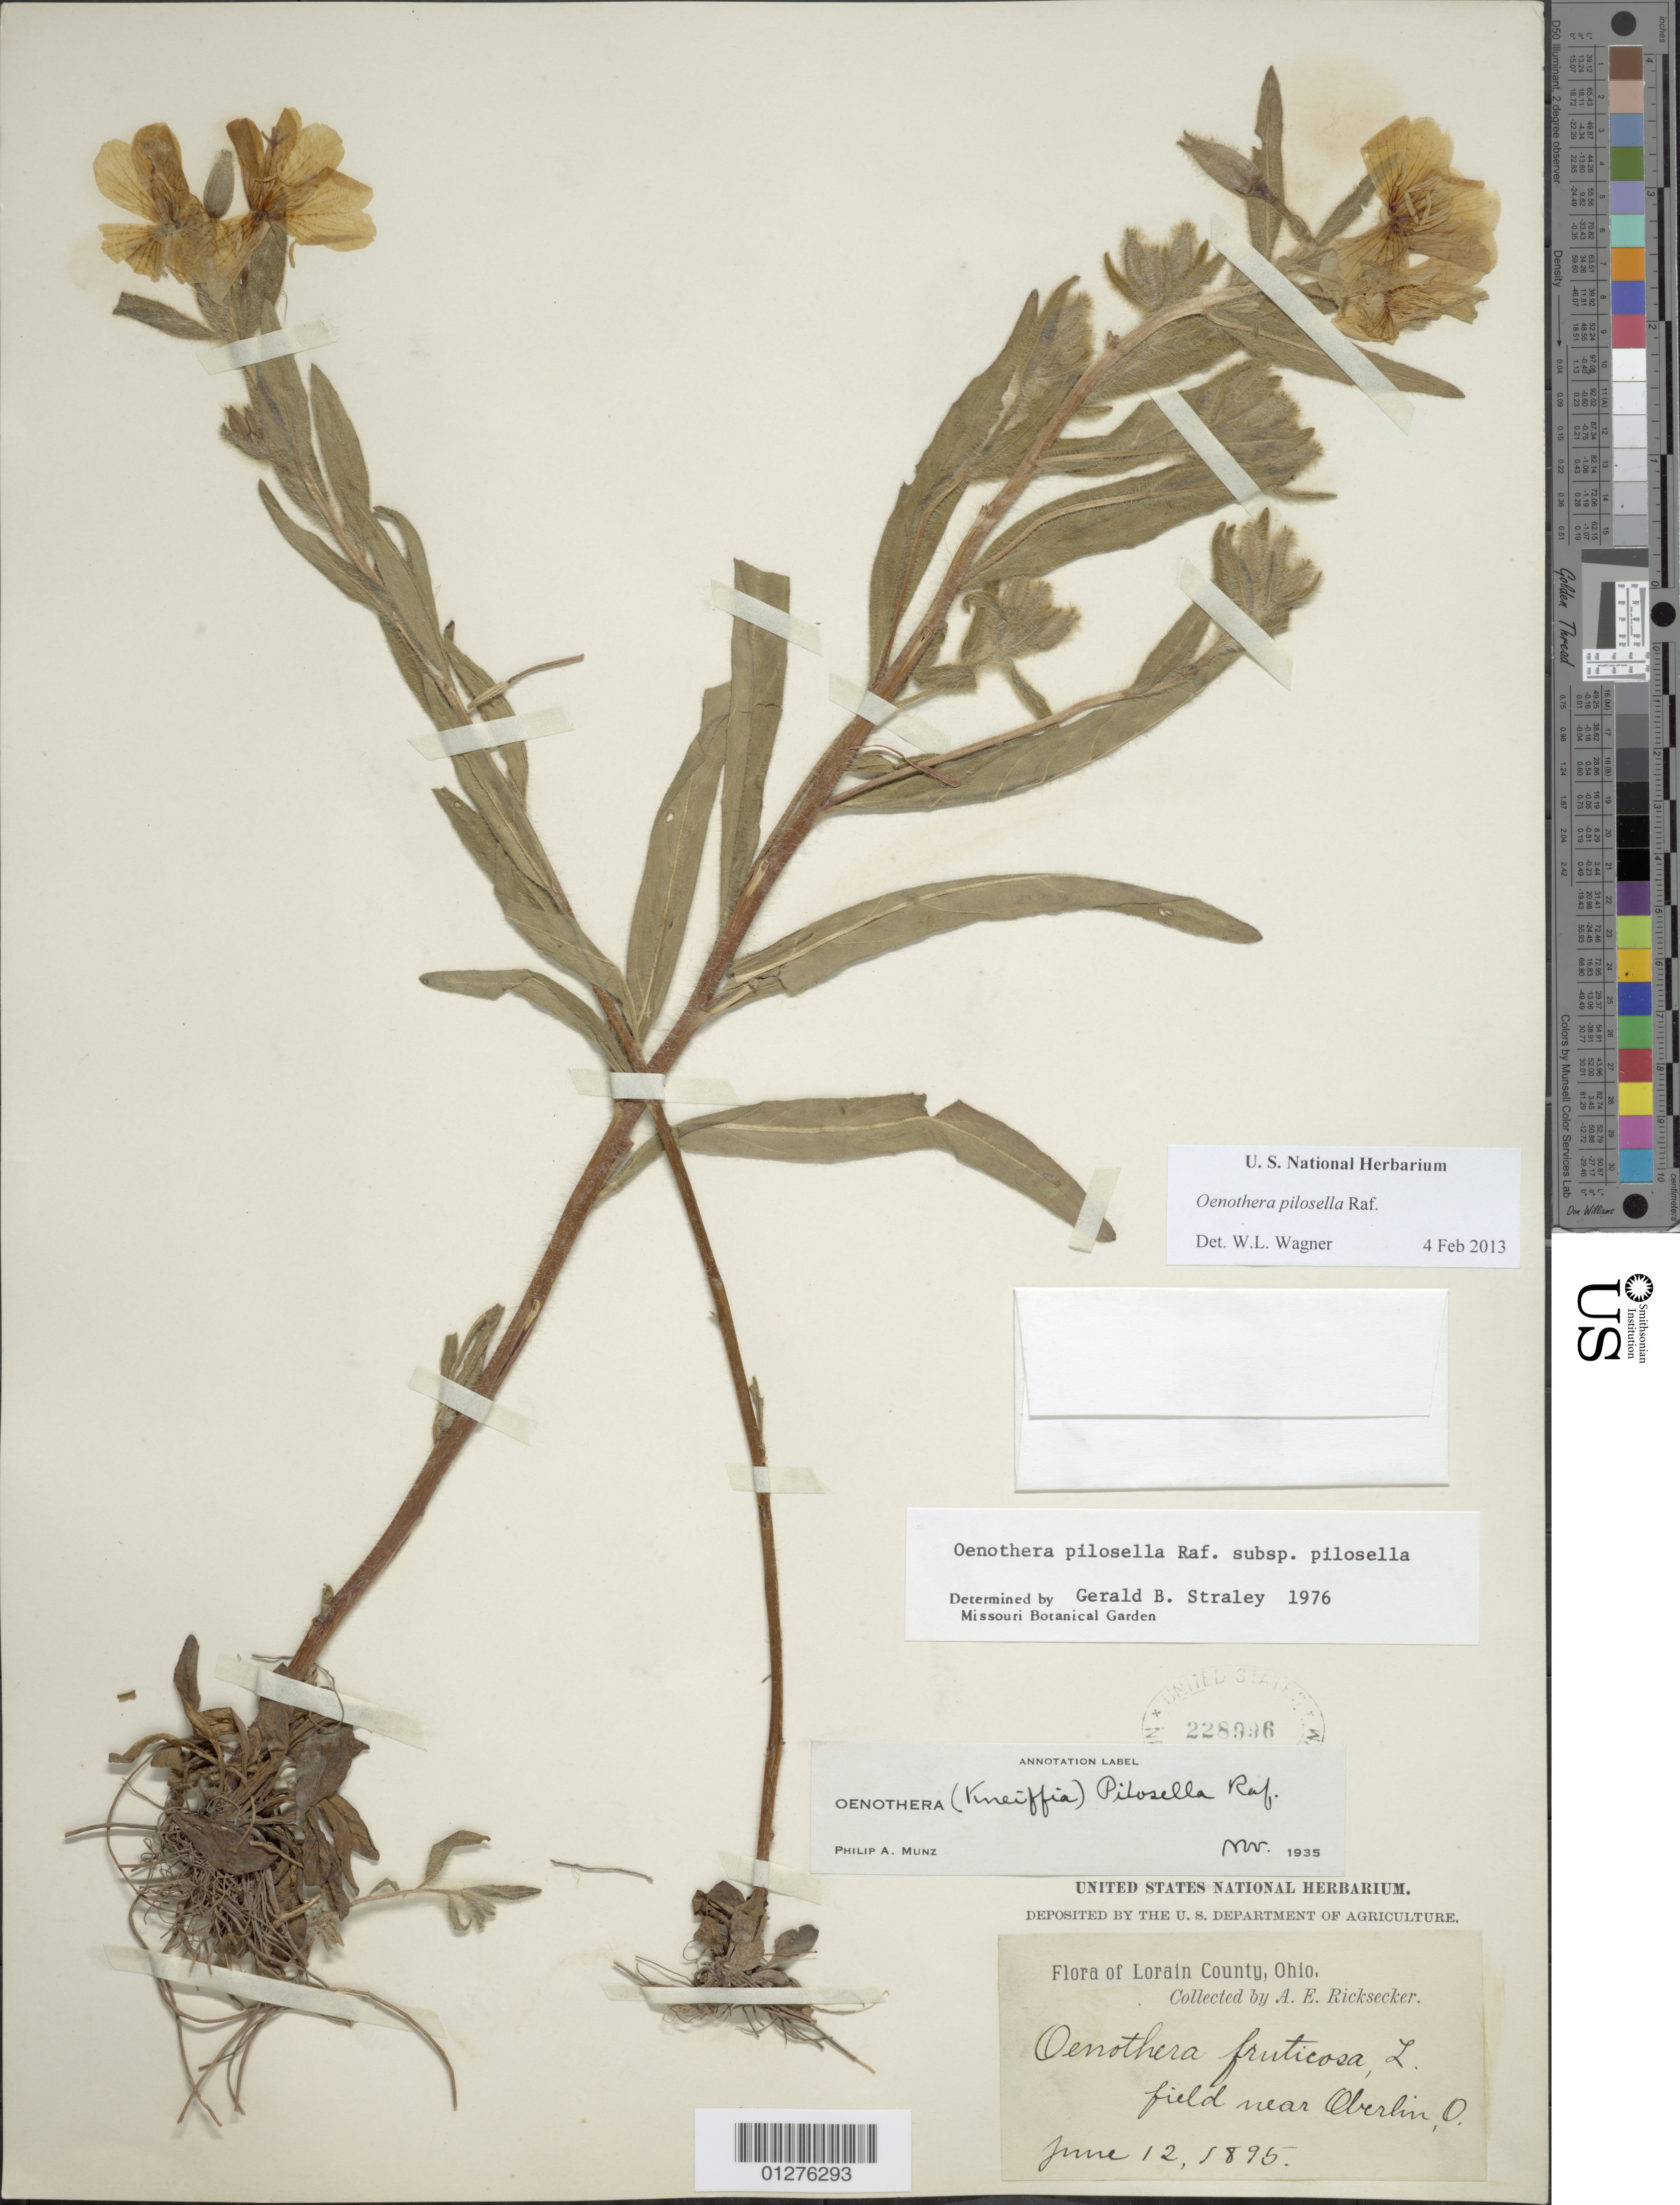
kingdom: Plantae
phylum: Tracheophyta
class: Magnoliopsida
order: Myrtales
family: Onagraceae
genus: Oenothera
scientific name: Oenothera pilosella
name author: Raf.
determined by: Wagner, W. L., (BOT), Smithsonian Institution - National Museum of Natural History (UNITED STATES)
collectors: A. E. Ricksecker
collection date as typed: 12 Jun 1895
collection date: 1895-06-12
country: United States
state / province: Ohio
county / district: Lorain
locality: Field near Oberlin.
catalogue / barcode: US 228936